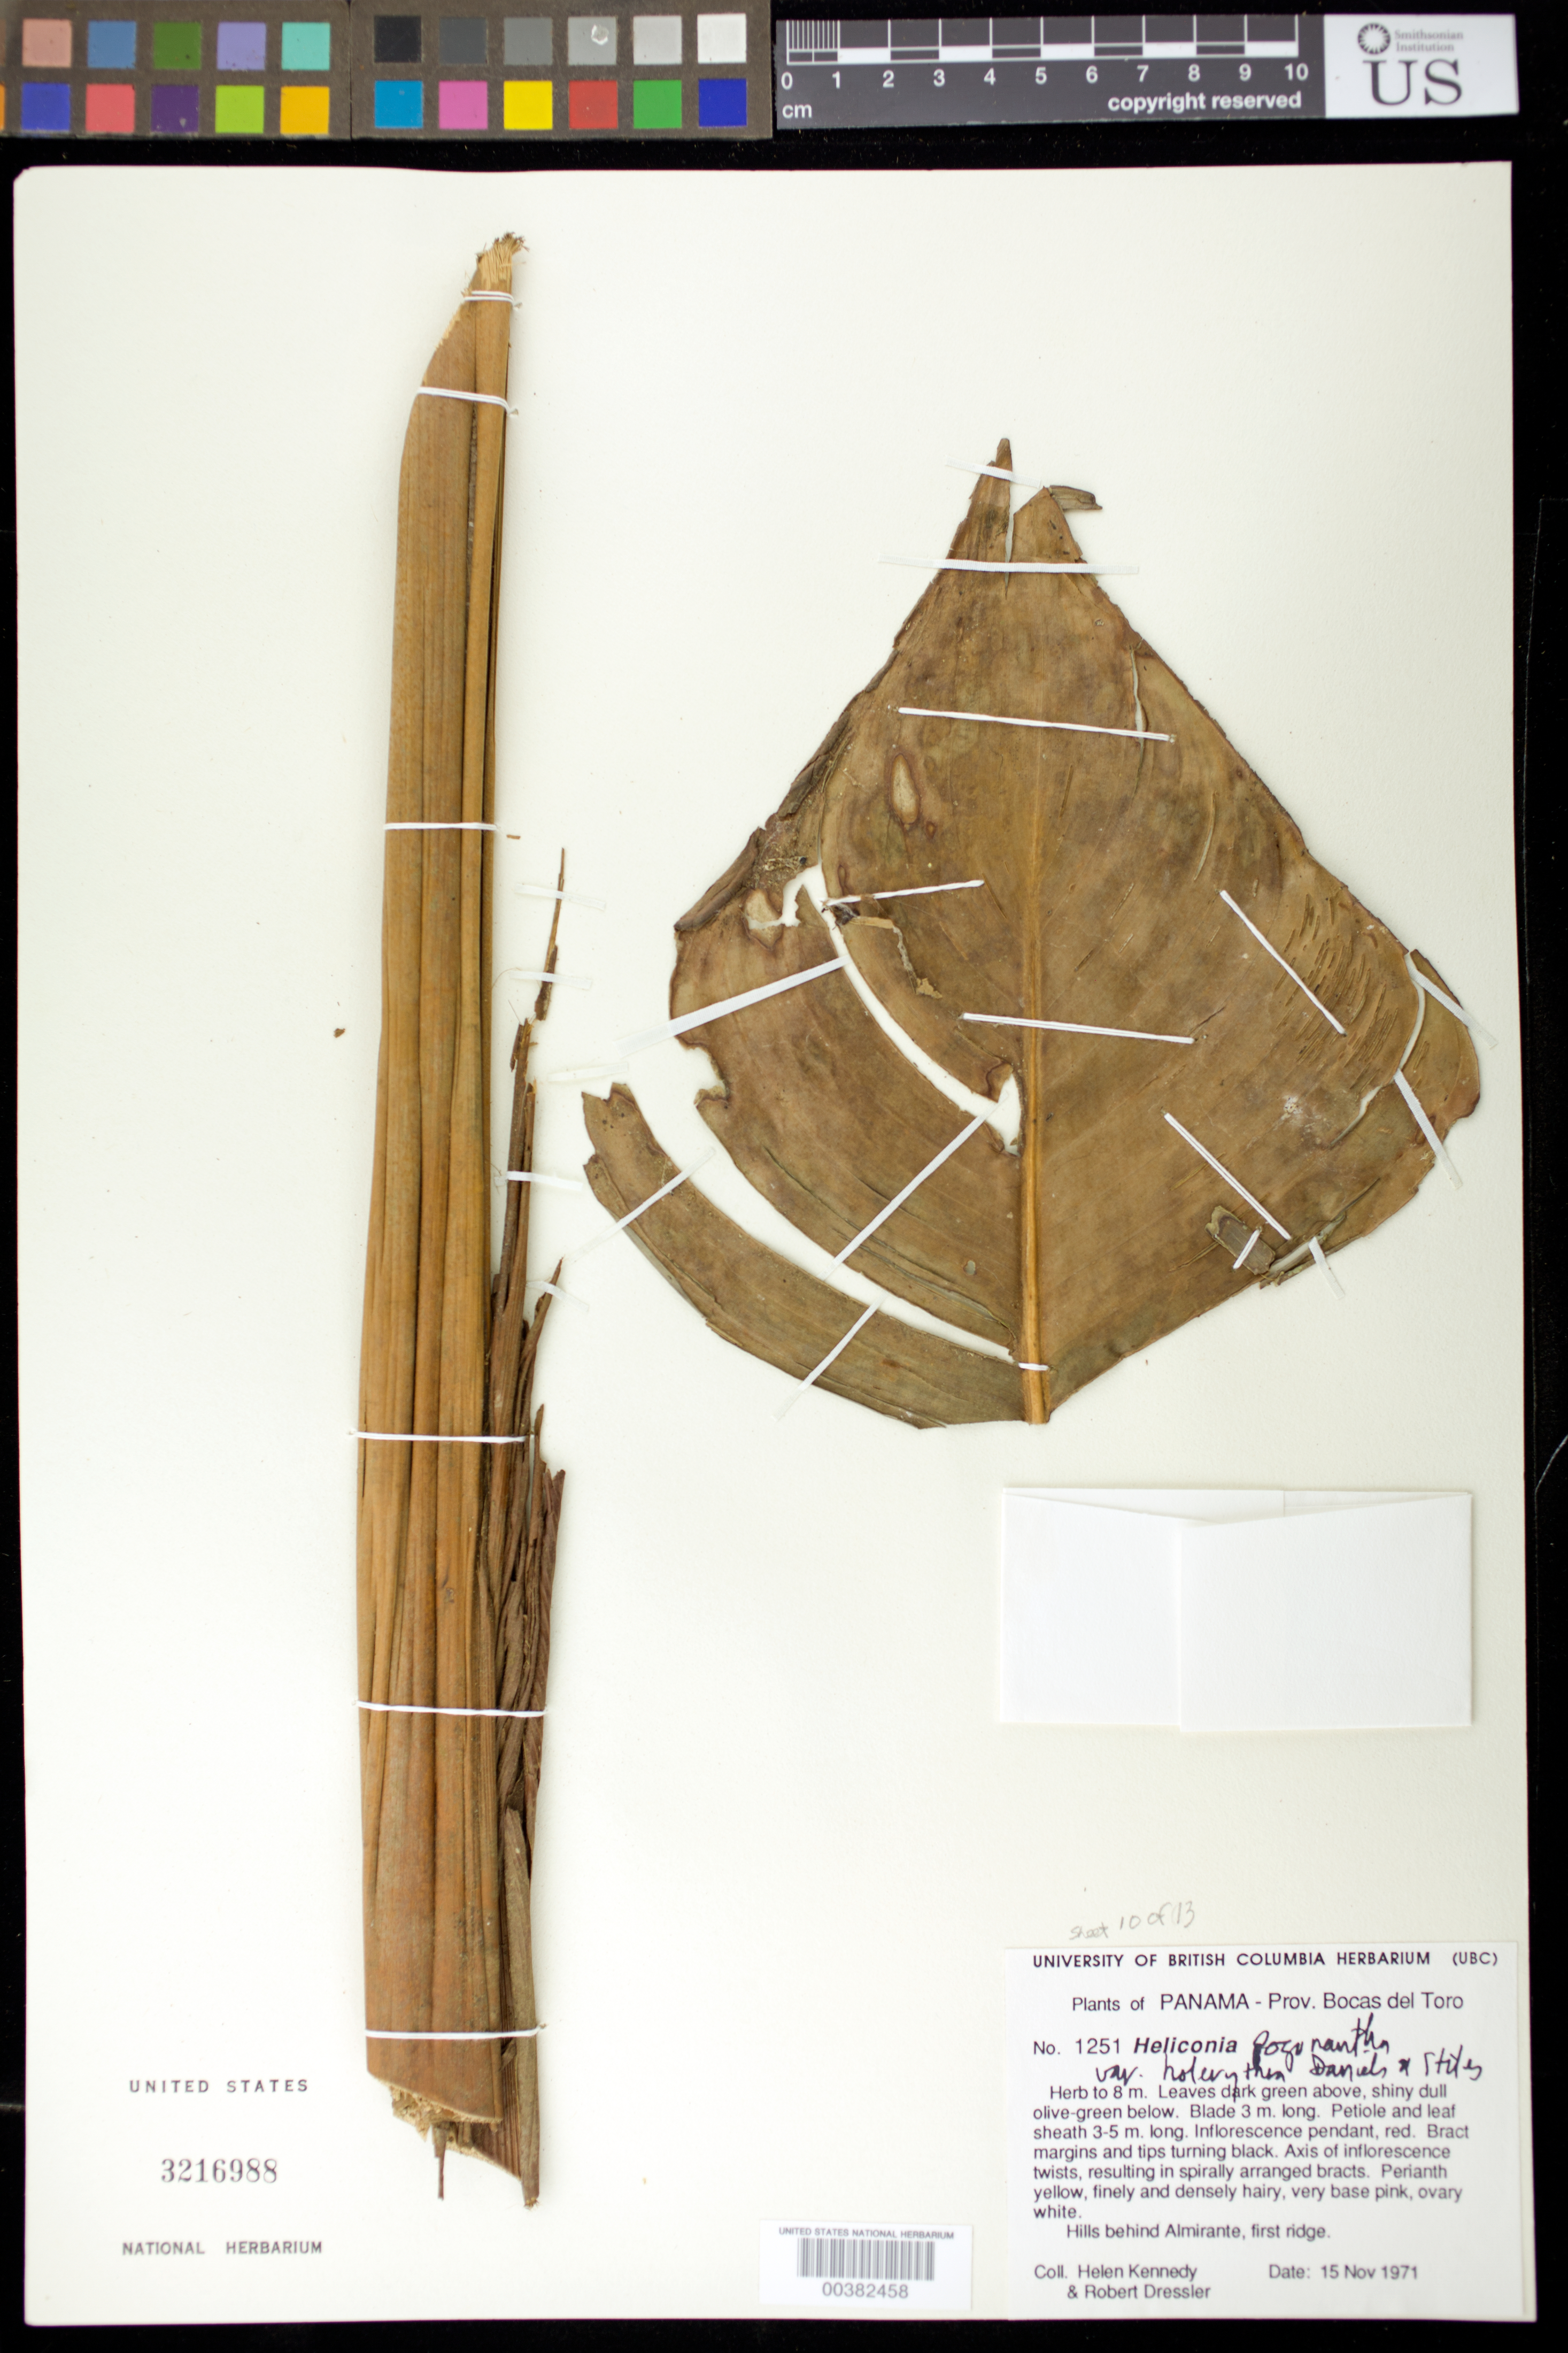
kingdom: Plantae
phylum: Tracheophyta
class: Liliopsida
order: Zingiberales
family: Heliconiaceae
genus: Heliconia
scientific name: Heliconia pogonantha var. holerythra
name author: G.S. Daniels & F.G. Stiles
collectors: H. Kennedy & R. Dressler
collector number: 1251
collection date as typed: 15 Nov 1971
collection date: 1971-11-15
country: Panama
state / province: Bocas del Toro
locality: Behind Almirante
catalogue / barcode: US 3216988